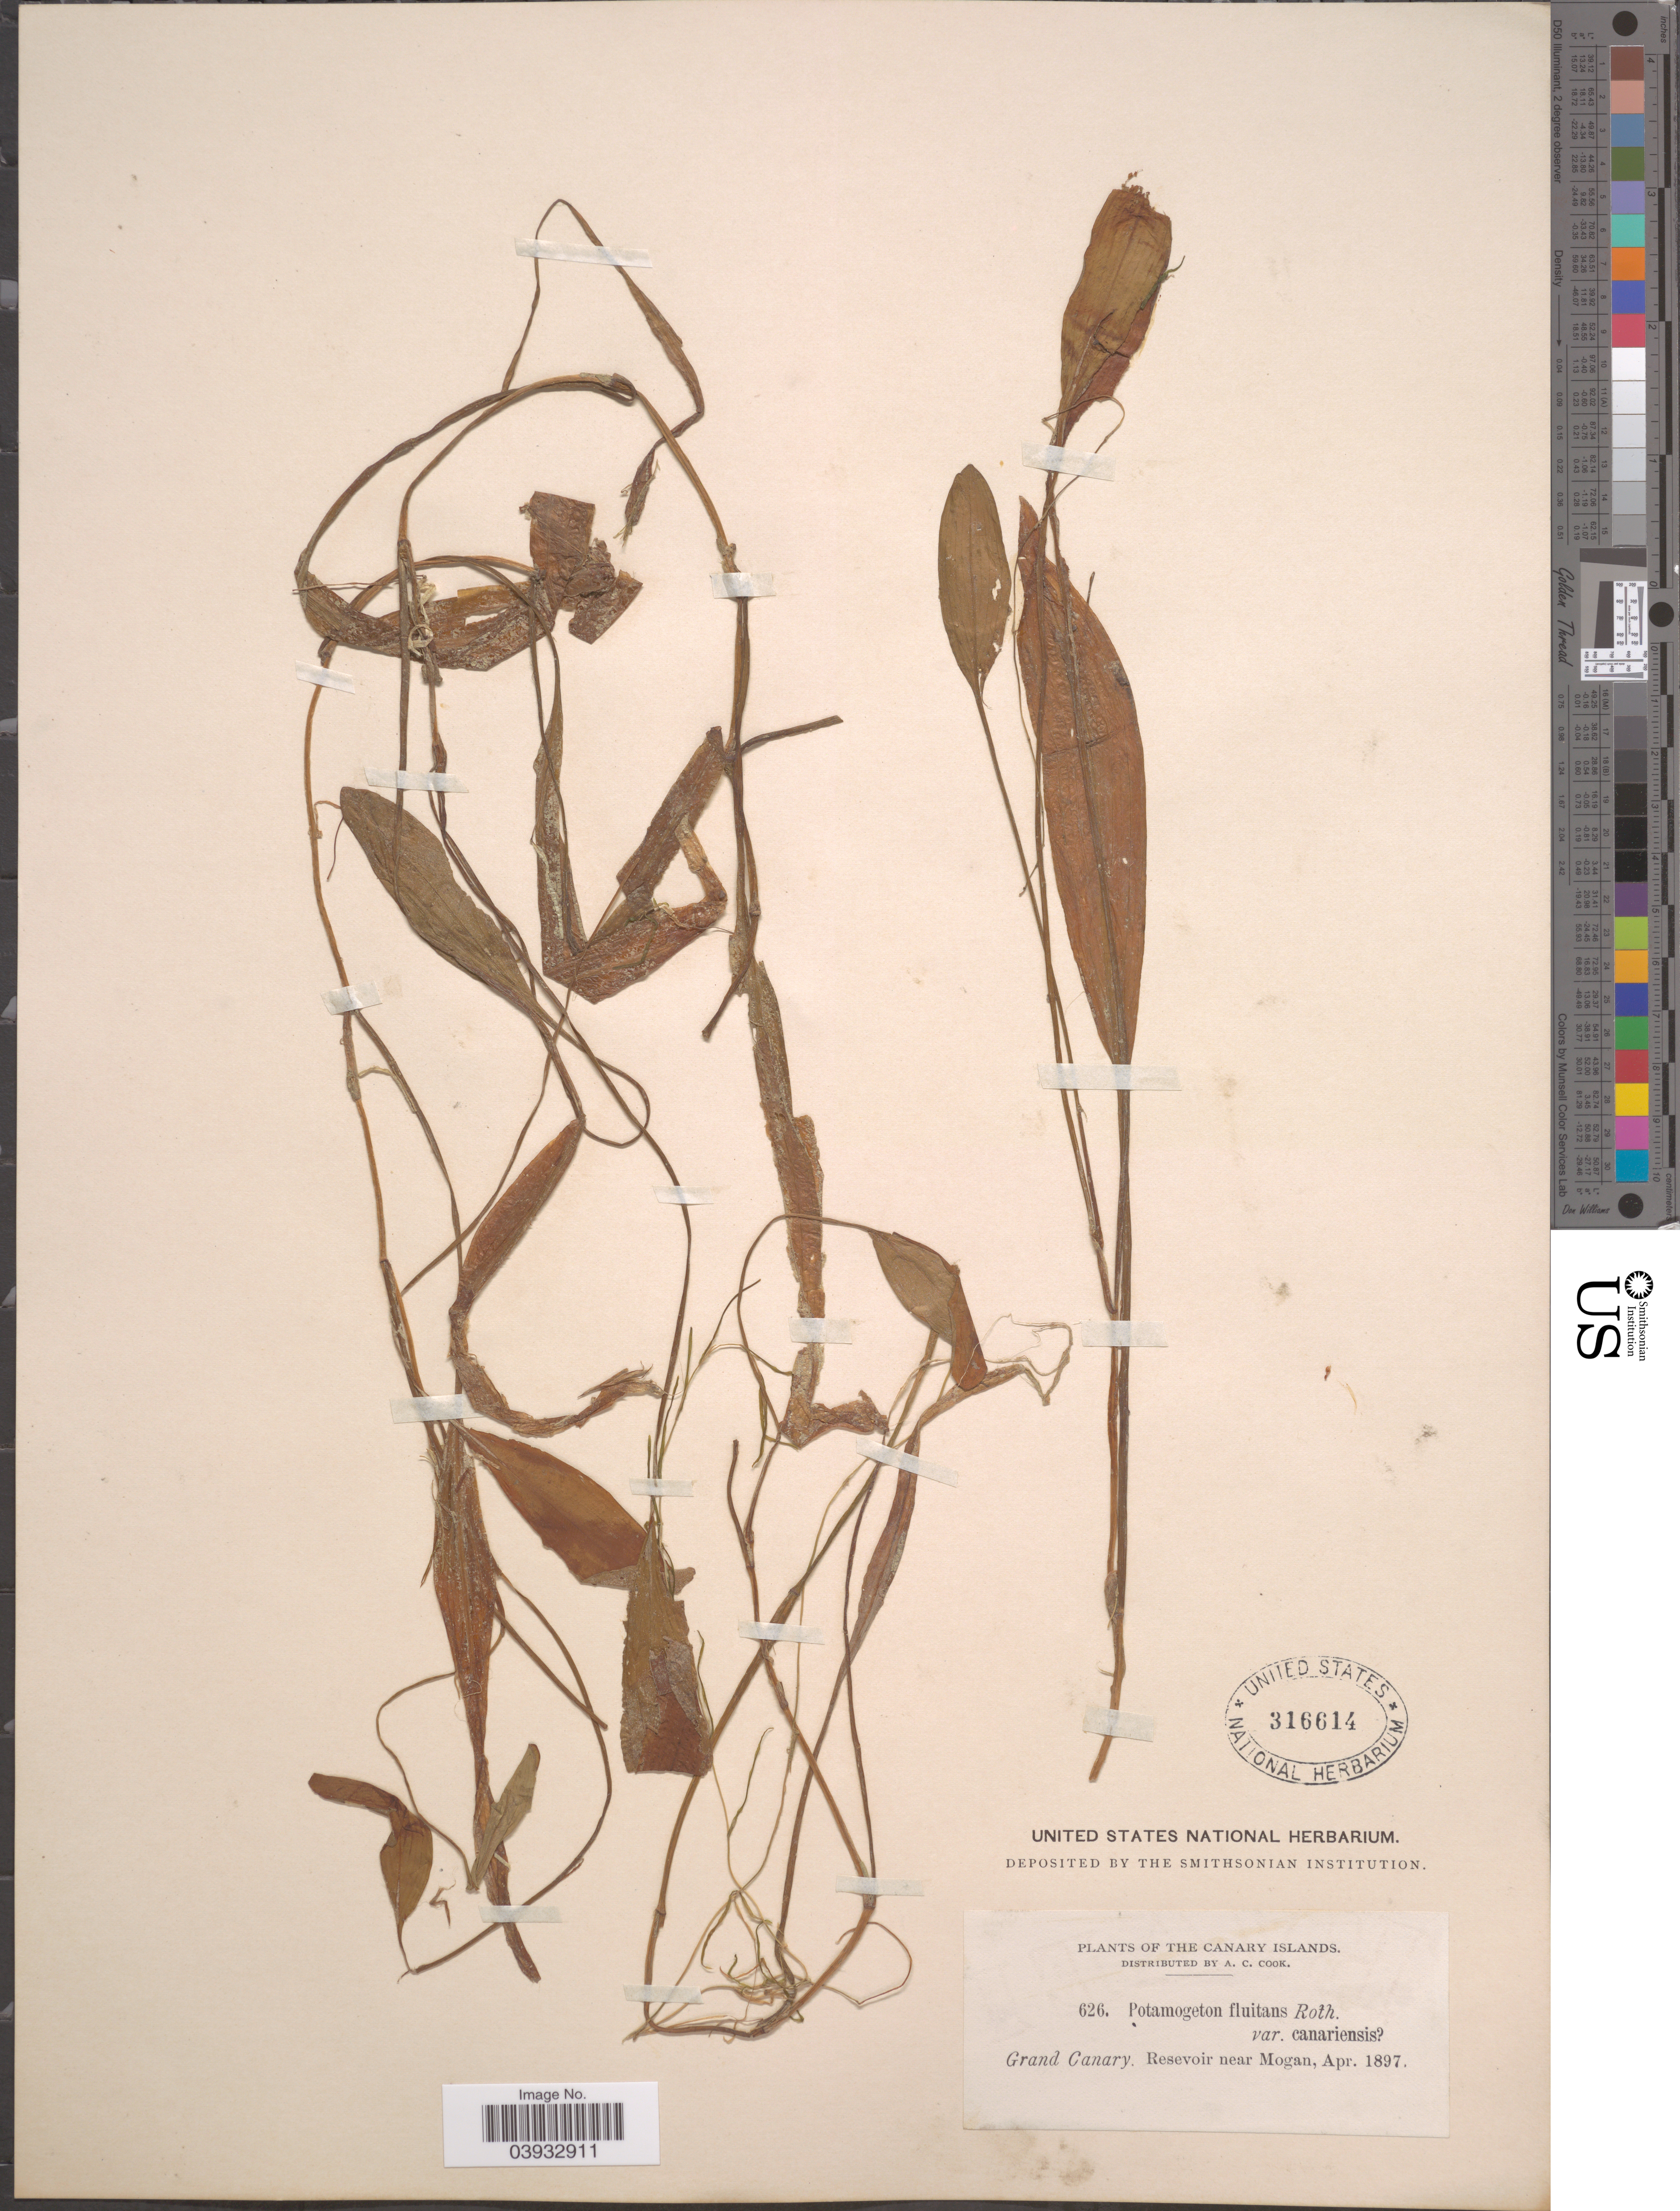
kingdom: Plantae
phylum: Tracheophyta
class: Liliopsida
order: Alismatales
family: Potamogetonaceae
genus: Potamogeton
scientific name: Potamogeton fluitans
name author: Roth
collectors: A. Cook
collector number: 626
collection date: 1897-04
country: Spain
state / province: Canarias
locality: The Canary Islands. Grand Canary. Reservoir near Mogan.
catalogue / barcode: US 316614